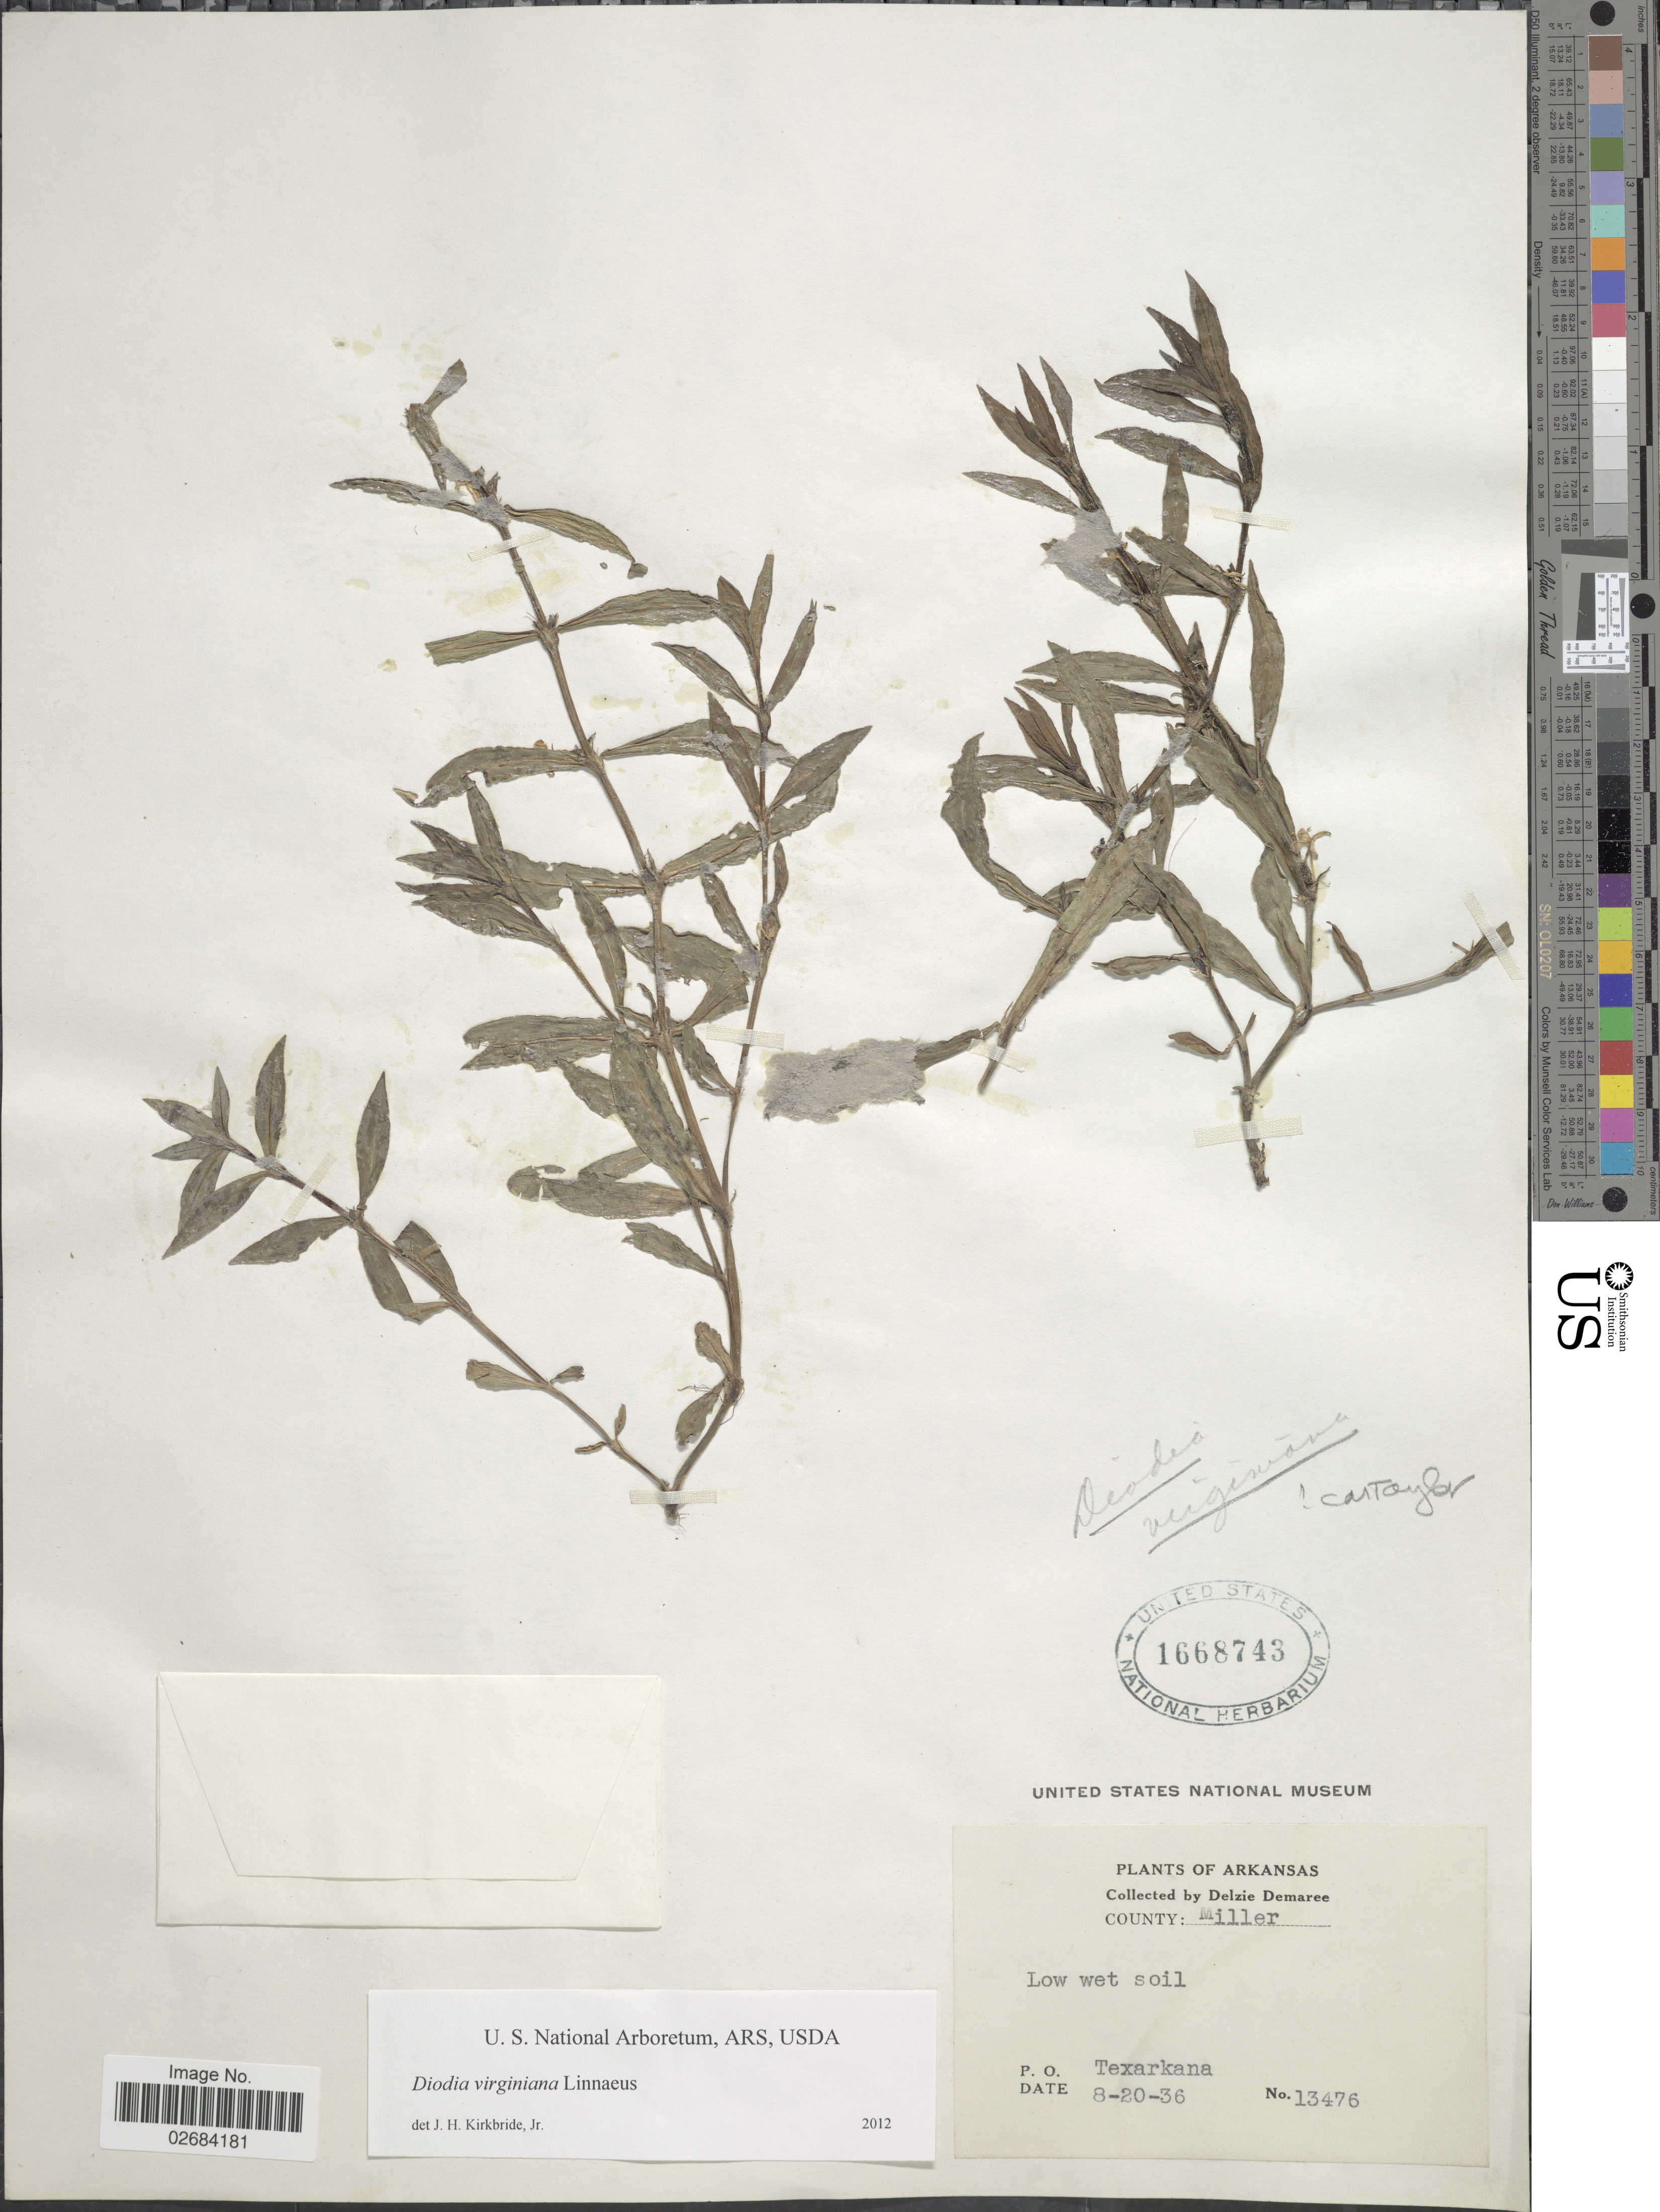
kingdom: Plantae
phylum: Tracheophyta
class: Magnoliopsida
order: Gentianales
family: Rubiaceae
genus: Diodia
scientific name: Diodia virginiana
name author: L.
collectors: D. Demaree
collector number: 13476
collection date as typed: Transcribed d/m/y: 20/8/36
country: United States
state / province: Arkansas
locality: P.O. Texarkana, County: Miller.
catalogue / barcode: US 1668743